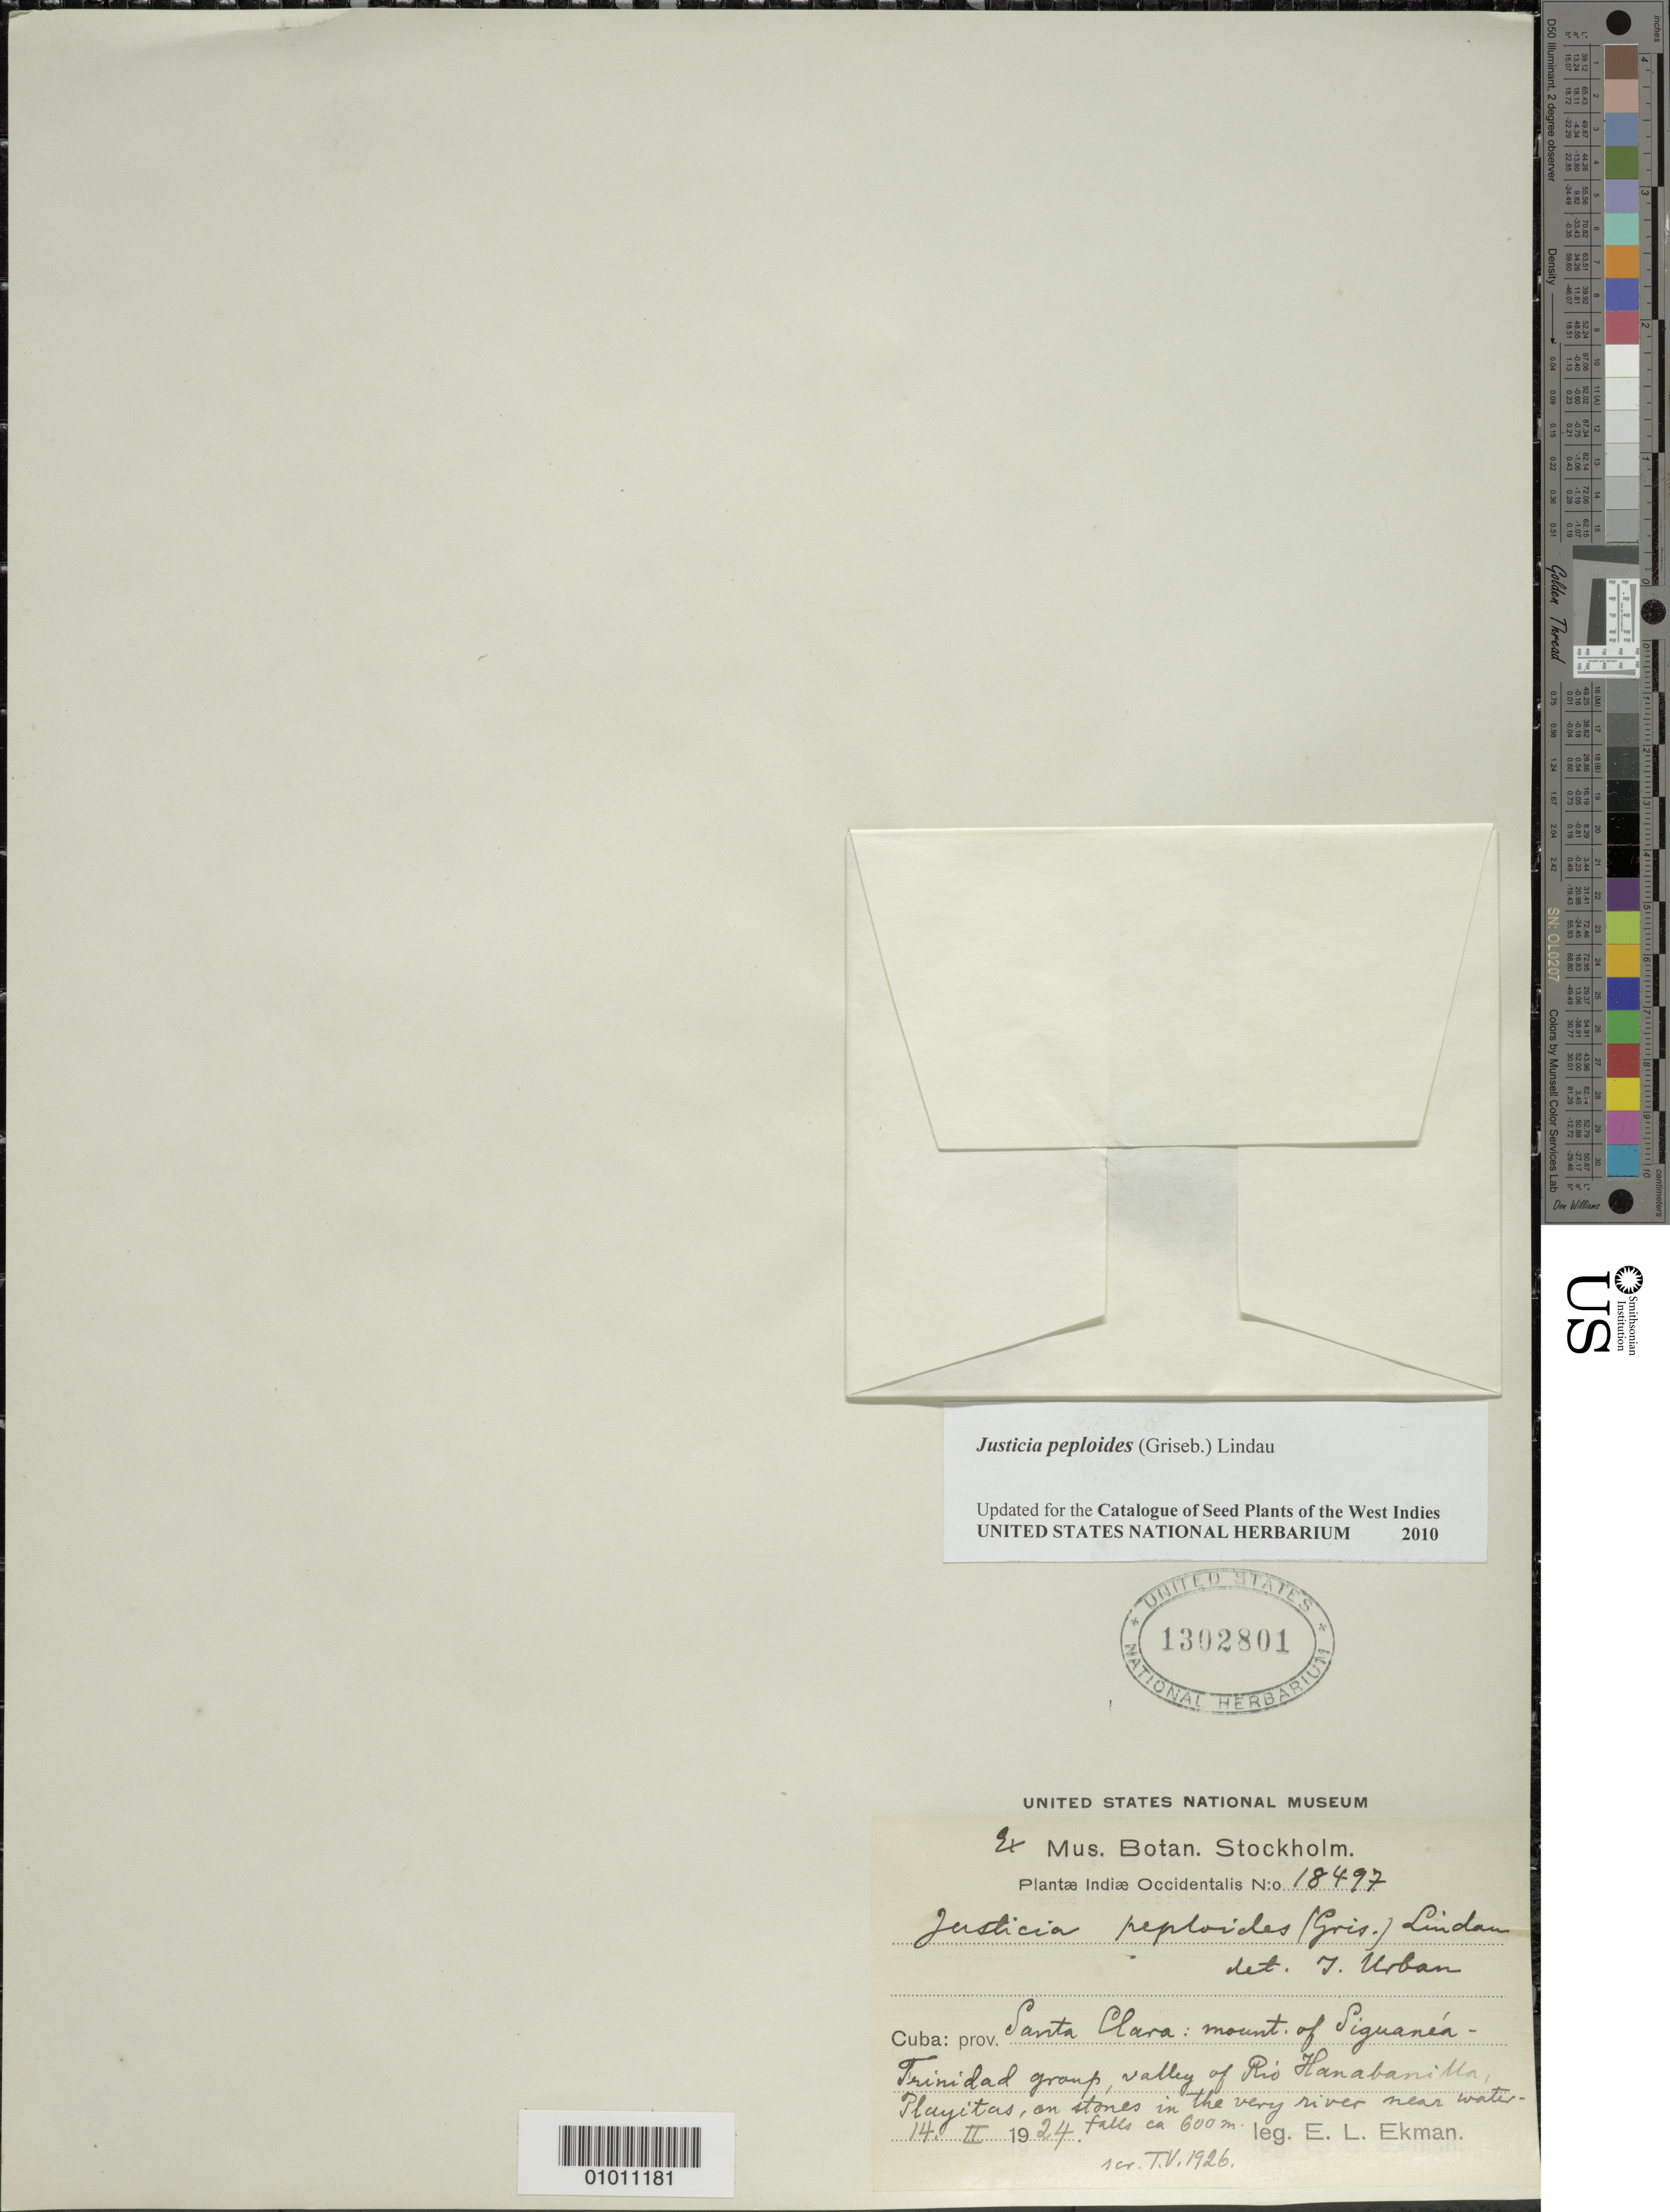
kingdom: Plantae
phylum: Tracheophyta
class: Magnoliopsida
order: Lamiales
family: Acanthaceae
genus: Justicia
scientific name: Justicia pectoralis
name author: Jacq.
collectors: E. L. Ekman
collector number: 18497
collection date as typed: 14 Feb 1924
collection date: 1924-02-14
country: Cuba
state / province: Santa Clara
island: Cuba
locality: Mountains of Siguaneá, Trinidad group, valley of Río Hanabanilla, Playitas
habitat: On stones in the river near waterfalls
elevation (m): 600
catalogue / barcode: US 1302801